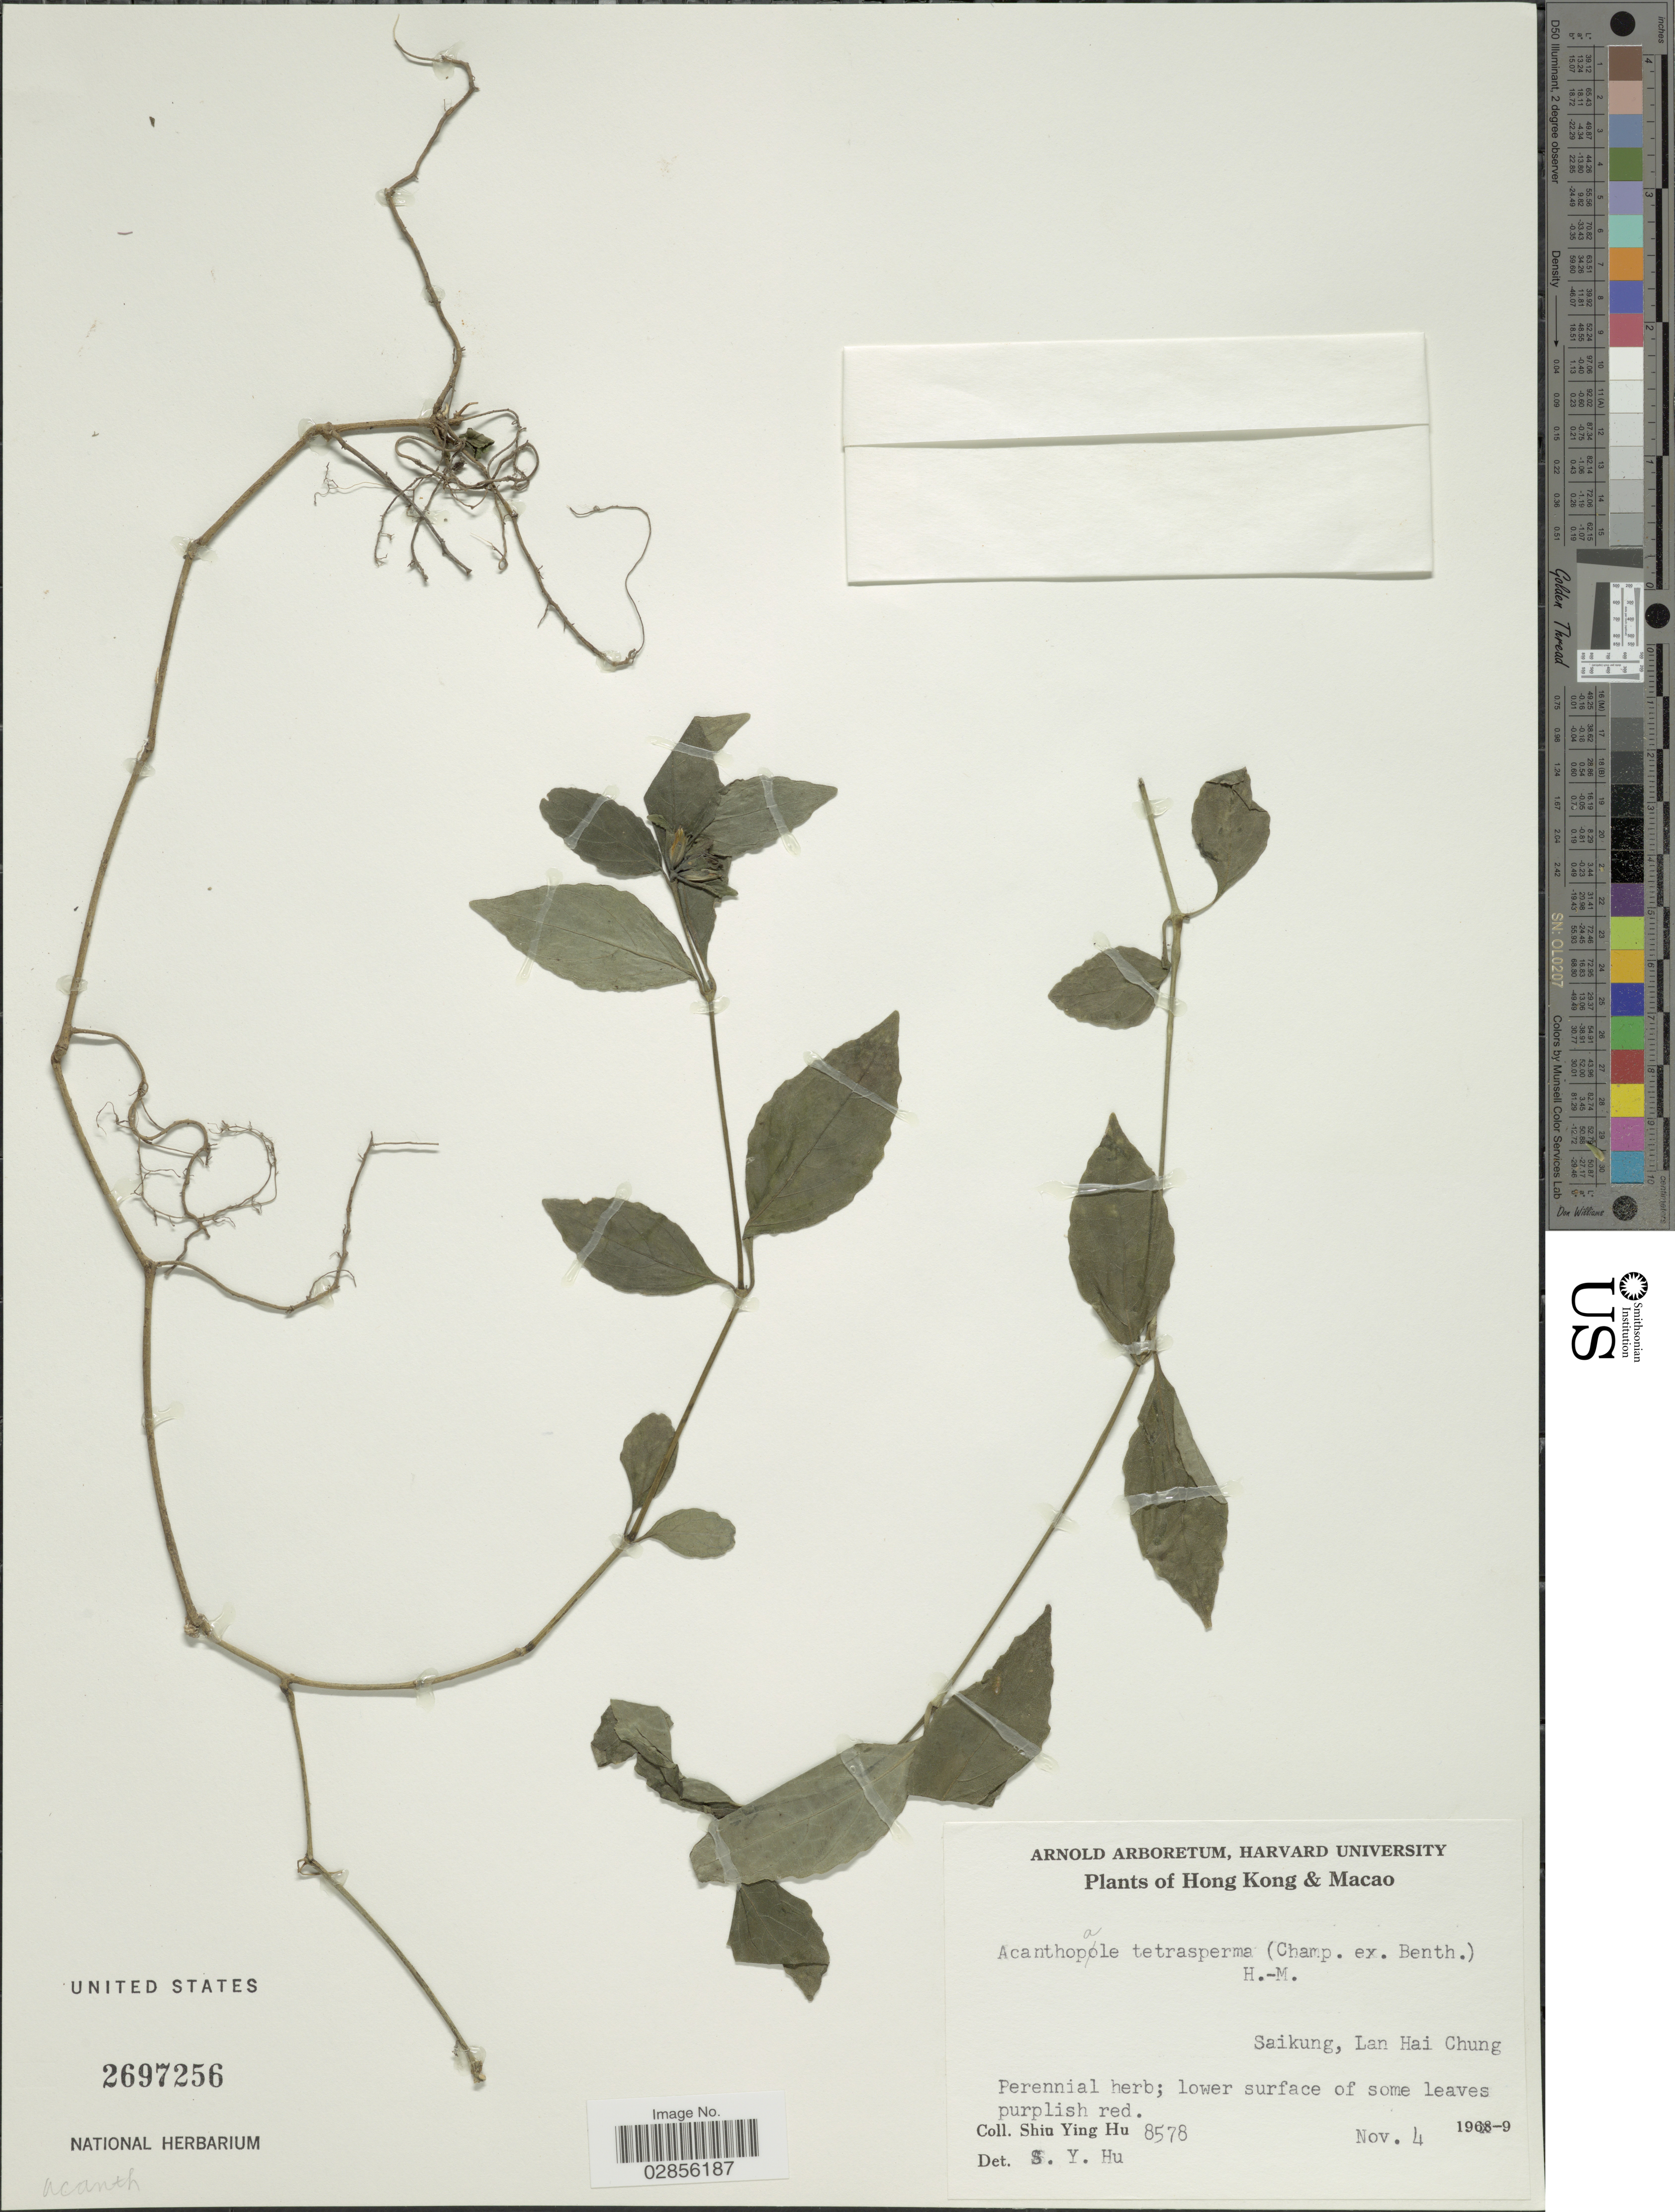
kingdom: Plantae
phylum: Tracheophyta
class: Magnoliopsida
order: Lamiales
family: Acanthaceae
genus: Acanthopale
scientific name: Acanthopale tetrasperma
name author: (Champ.) Hand.-Mazz.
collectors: S. Y. Hu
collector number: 8578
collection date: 1969-11-04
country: China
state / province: Hong Kong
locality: Macao. Saikung, Lan Hai Chung.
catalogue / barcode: US 2697256